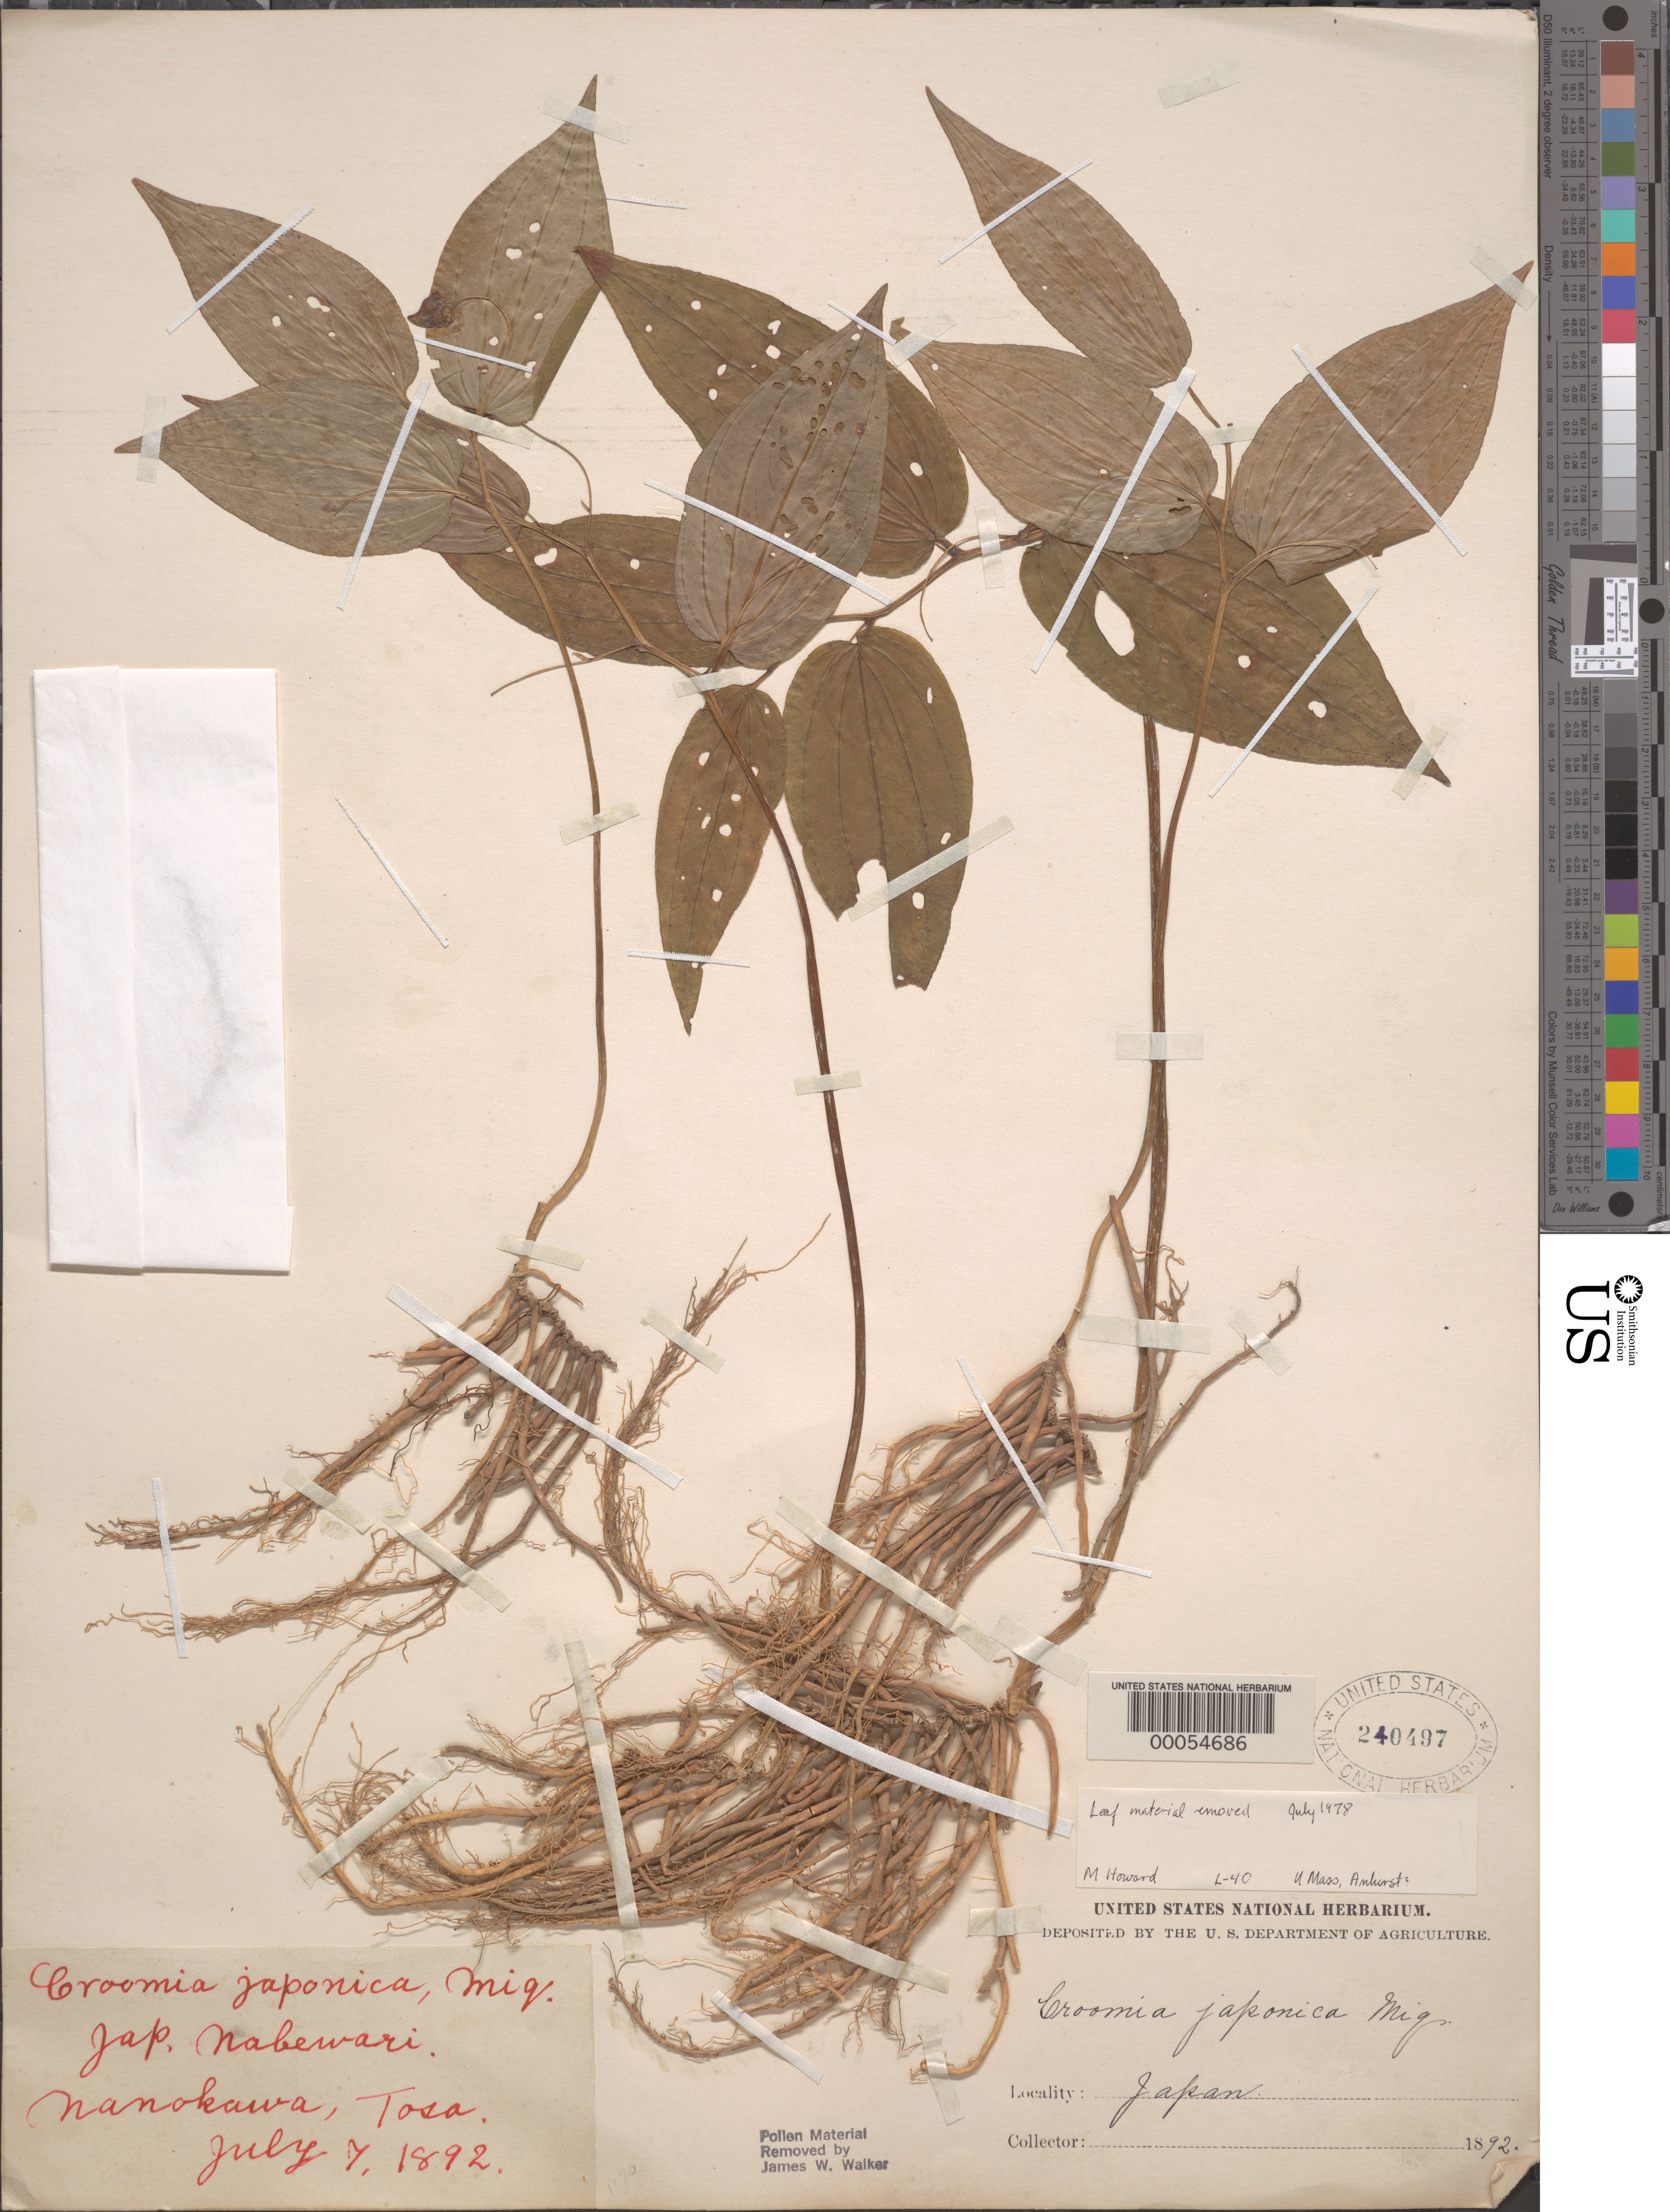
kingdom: Plantae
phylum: Tracheophyta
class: Liliopsida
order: Pandanales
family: Stemonaceae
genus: Stemona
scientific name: Stemona japonica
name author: (Blume) Miq.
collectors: T. Nanokawa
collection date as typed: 07 Jul 1892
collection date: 1892-07-07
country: Japan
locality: Nabewari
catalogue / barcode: US 240497